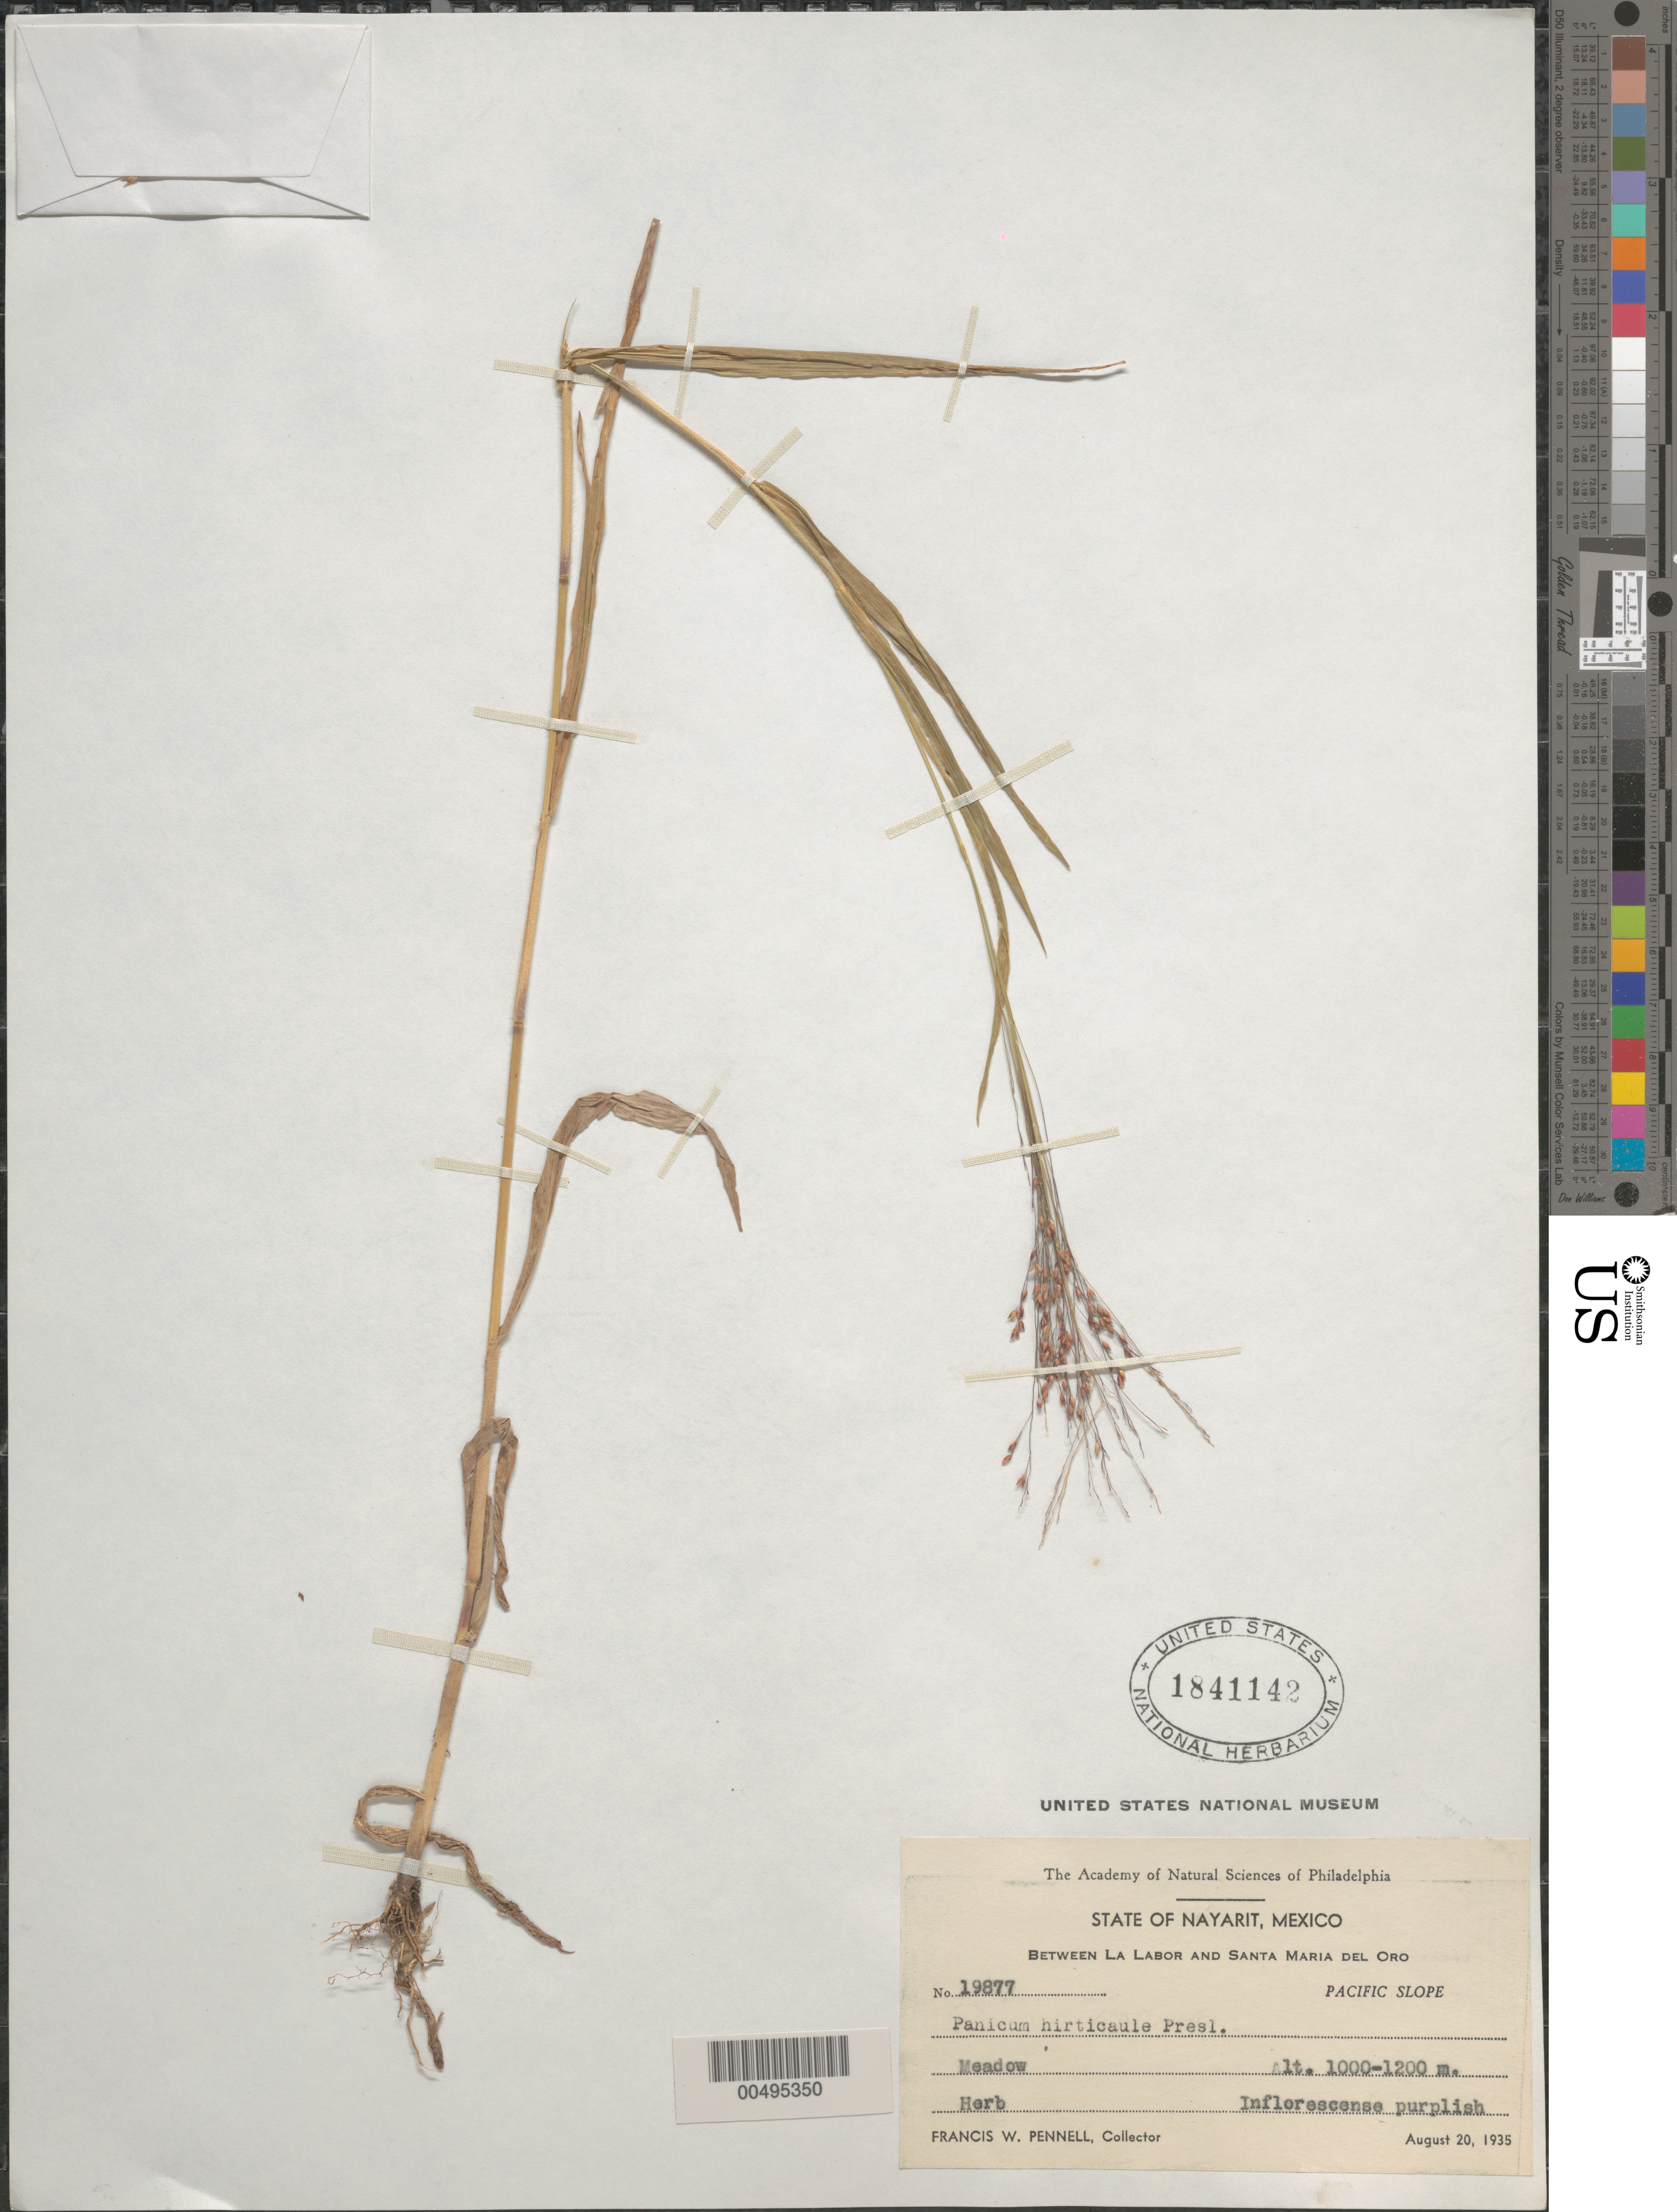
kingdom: Plantae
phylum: Tracheophyta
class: Liliopsida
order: Poales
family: Poaceae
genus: Panicum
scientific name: Panicum hirticaule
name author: J. Presl in C. Presl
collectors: F. W. Pennell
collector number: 19877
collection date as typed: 20 Aug 1935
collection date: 1935-08-20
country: Mexico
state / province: Nayarit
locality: Between La Labor & Santa Maria del Oro, Pacific Slope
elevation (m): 1000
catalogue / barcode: US 1841142